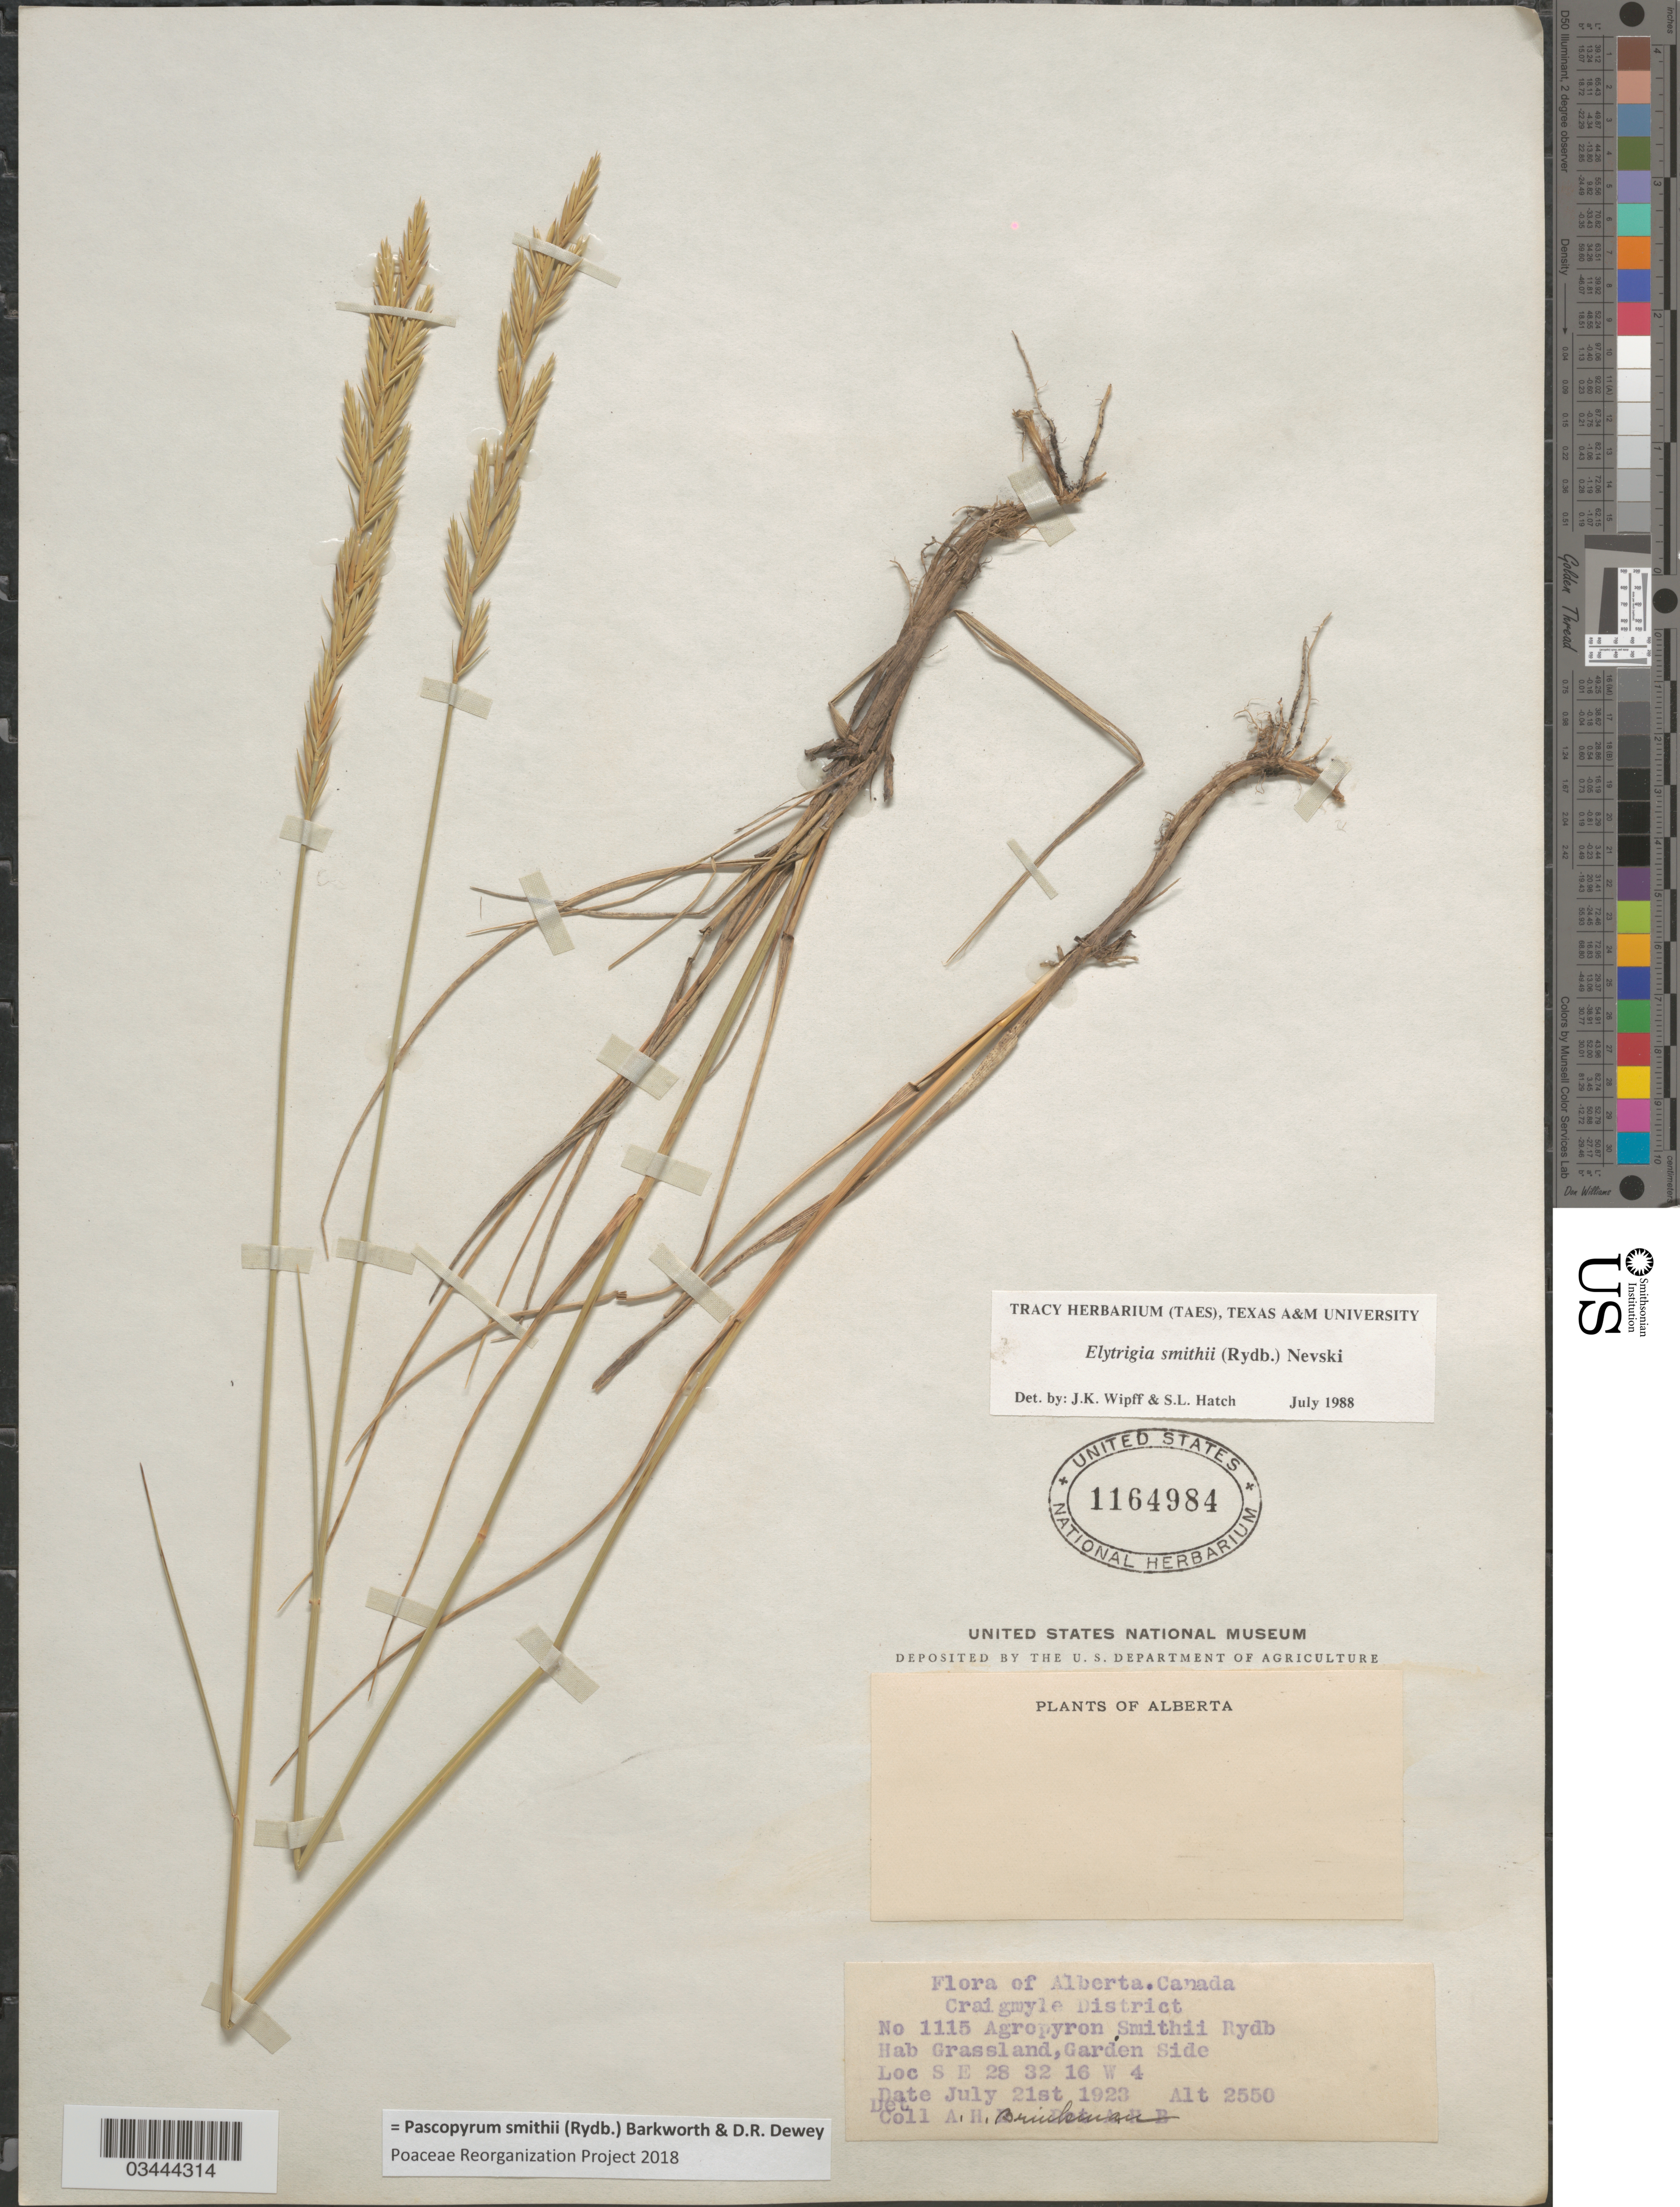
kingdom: Plantae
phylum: Tracheophyta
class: Liliopsida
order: Poales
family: Poaceae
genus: Pascopyrum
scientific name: Pascopyrum smithii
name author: (Rydb.) Barkworth & Dewey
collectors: A. Brinkman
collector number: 1115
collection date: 1923-07-21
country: Canada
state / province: Alberta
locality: Craigmyle District. Grassland, Garden Side. S E 28 32 16 W 4.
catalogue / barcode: US 1164984